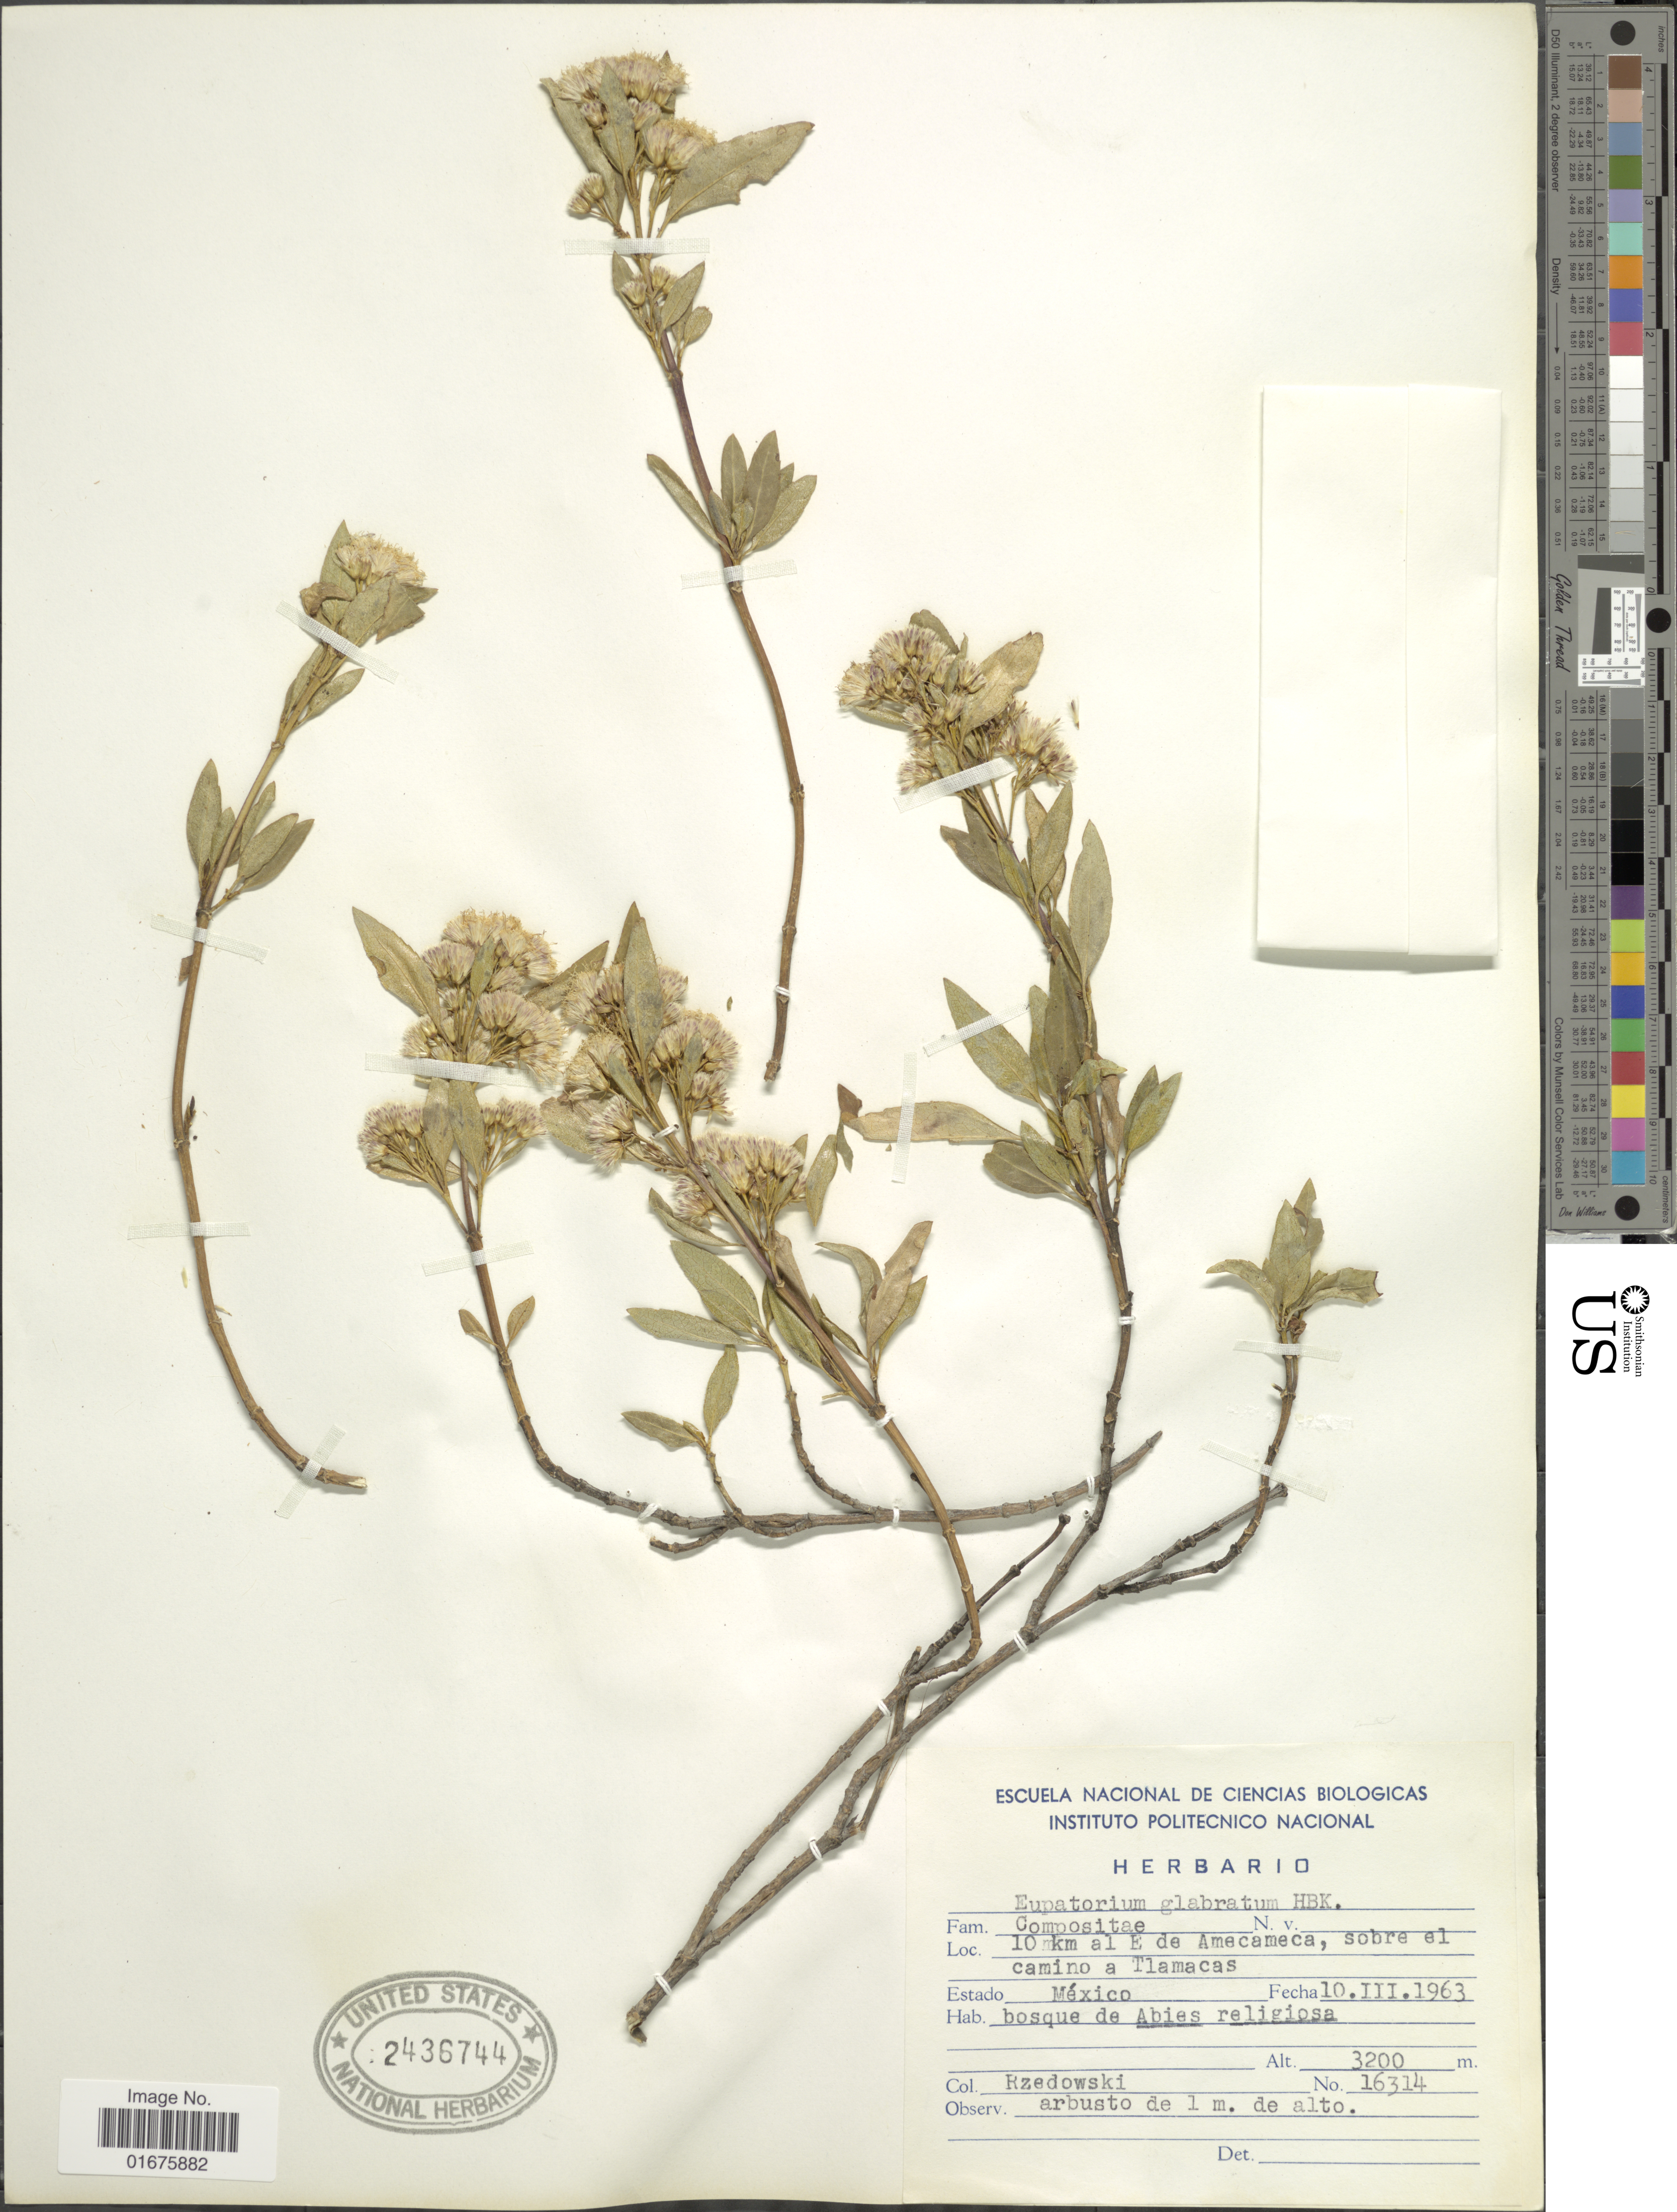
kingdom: Plantae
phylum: Tracheophyta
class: Magnoliopsida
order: Asterales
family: Asteraceae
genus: Ageratina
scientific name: Ageratina glabrata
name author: (Kunth) R.M. King & H. Rob.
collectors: Rzedowski, --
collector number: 16314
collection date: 1963-03-10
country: Mexico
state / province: México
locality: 10 km al E de Amecameca. sobre el camino a Tlamacas, bosque de Abies religiosa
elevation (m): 3200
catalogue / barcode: US 2436744